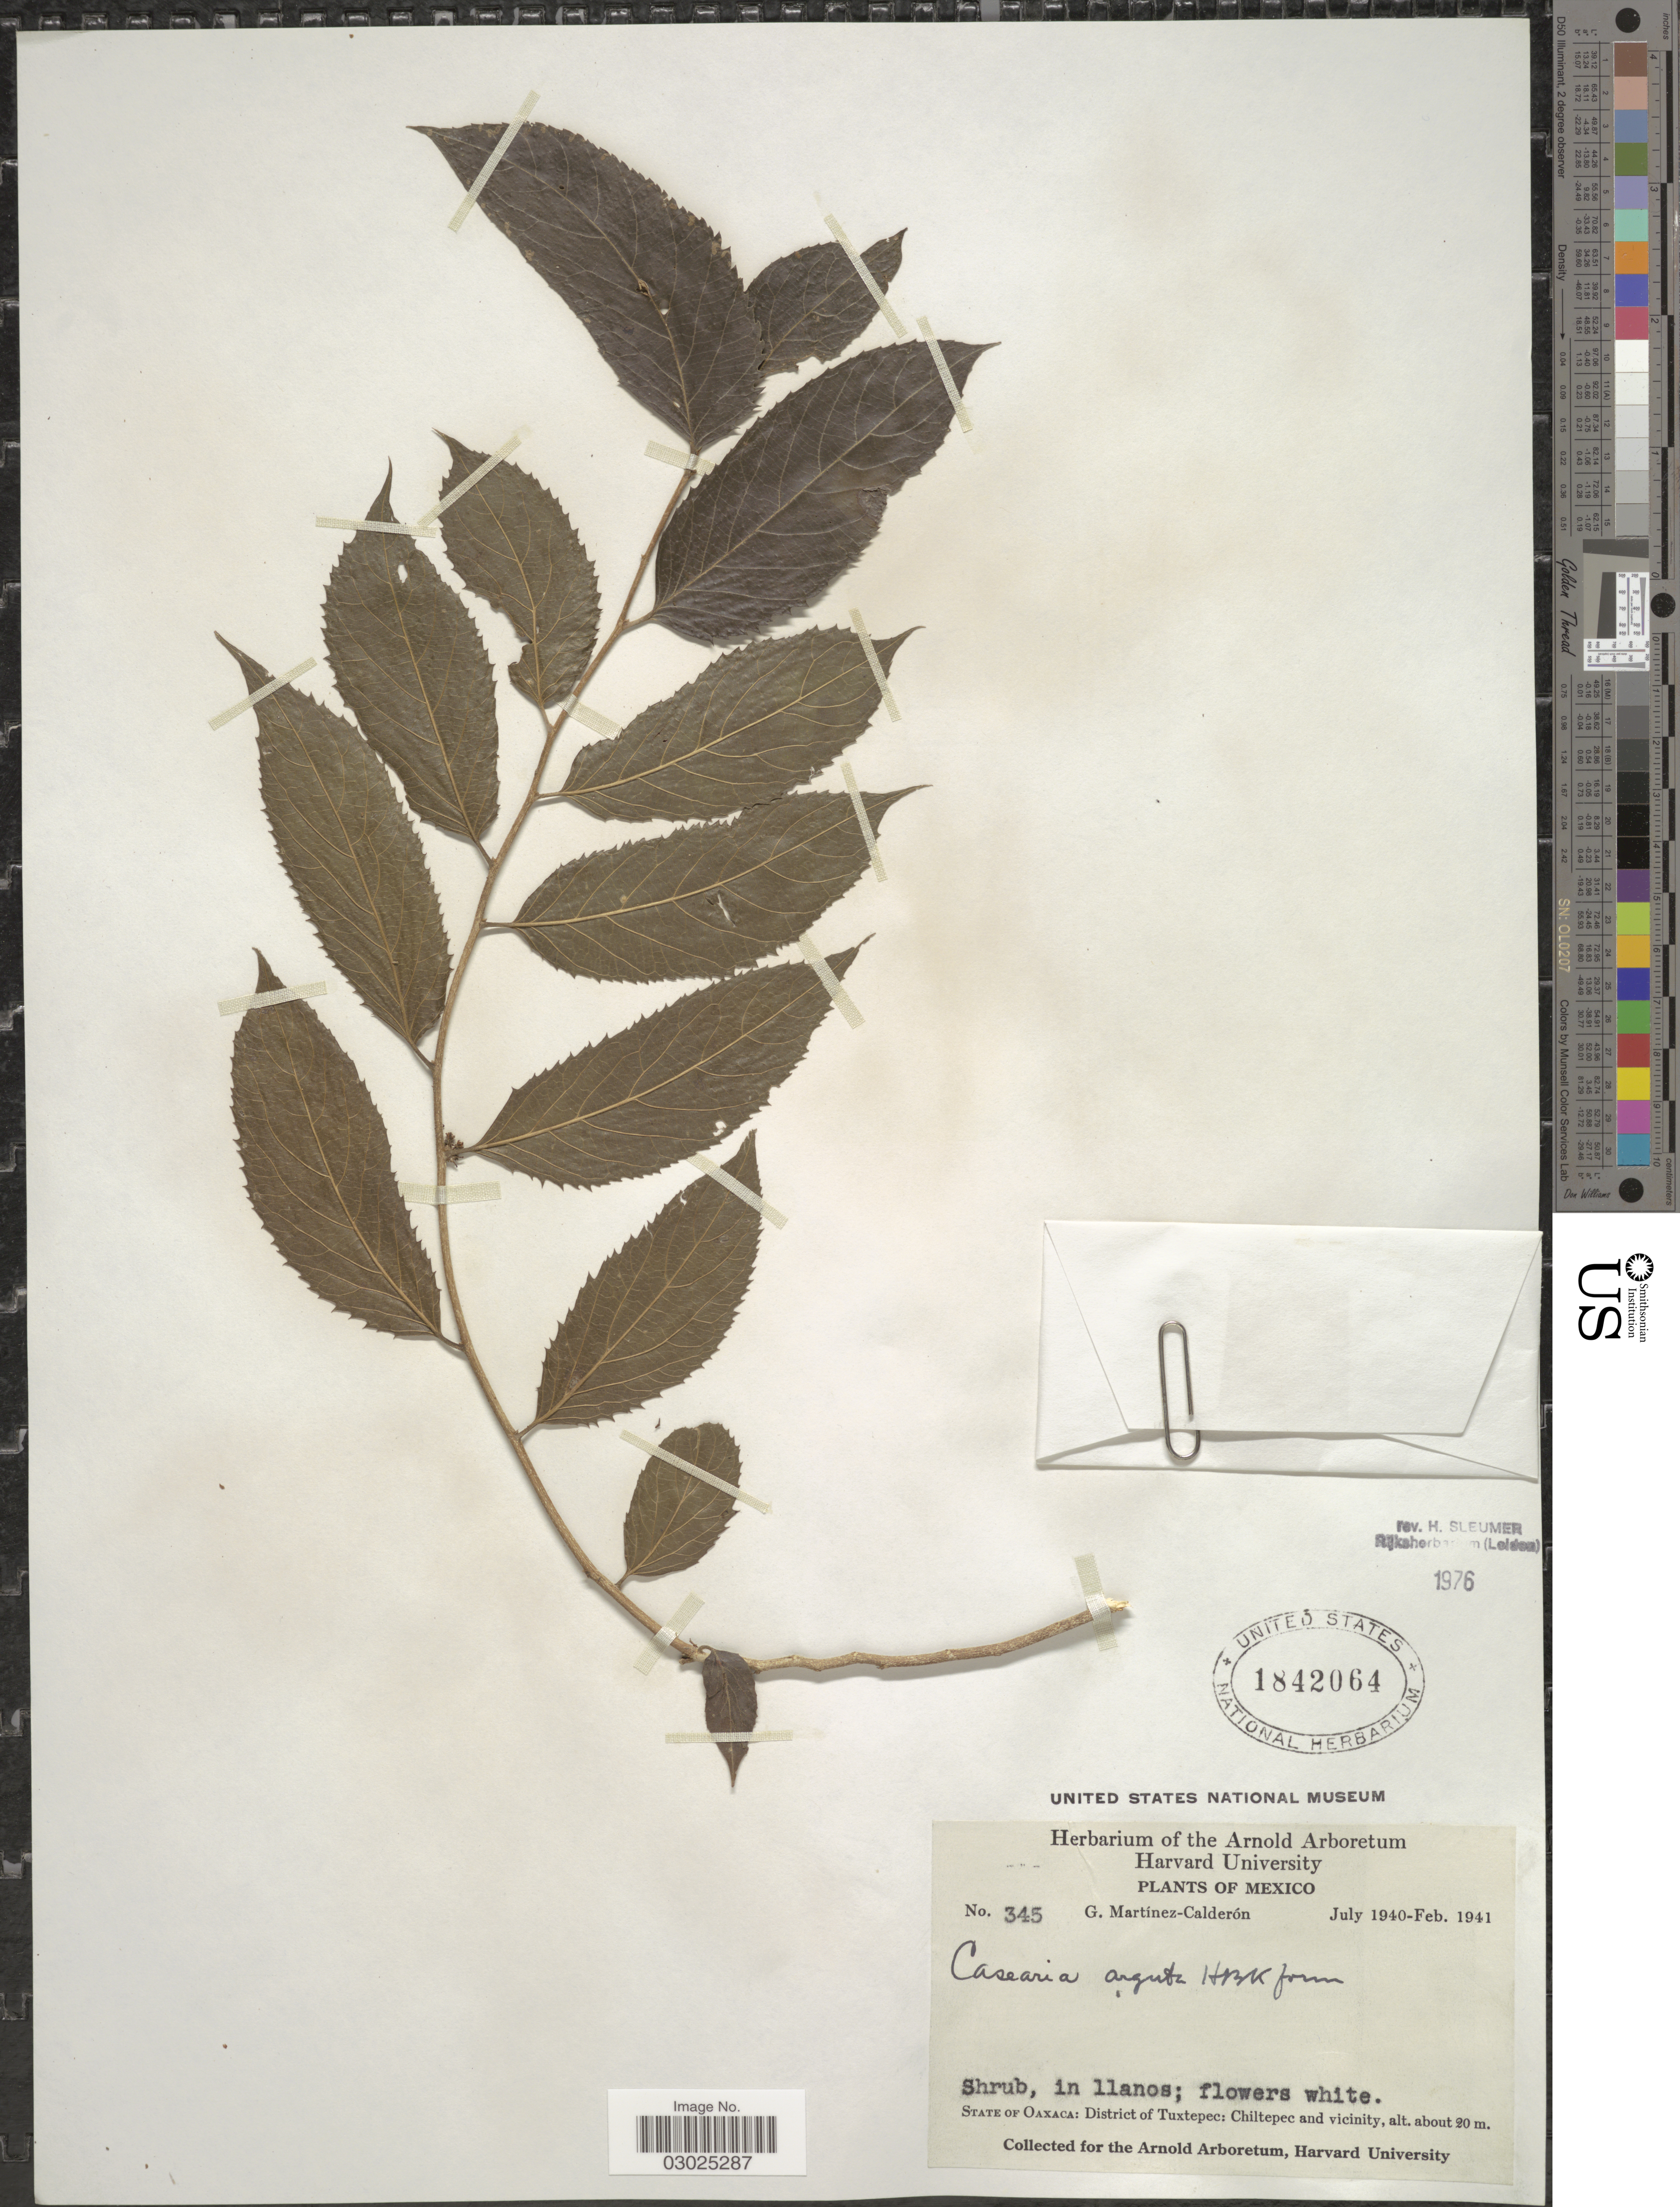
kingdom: Plantae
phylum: Tracheophyta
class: Magnoliopsida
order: Malpighiales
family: Salicaceae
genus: Casearia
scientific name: Casearia arguta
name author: Kunth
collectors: G. Martinez-C.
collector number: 345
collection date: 1940-07/1941-02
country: Mexico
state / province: Oaxaca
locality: District of Tuxtepec: Chiltepec and vicinity.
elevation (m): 20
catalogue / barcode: US 1842064